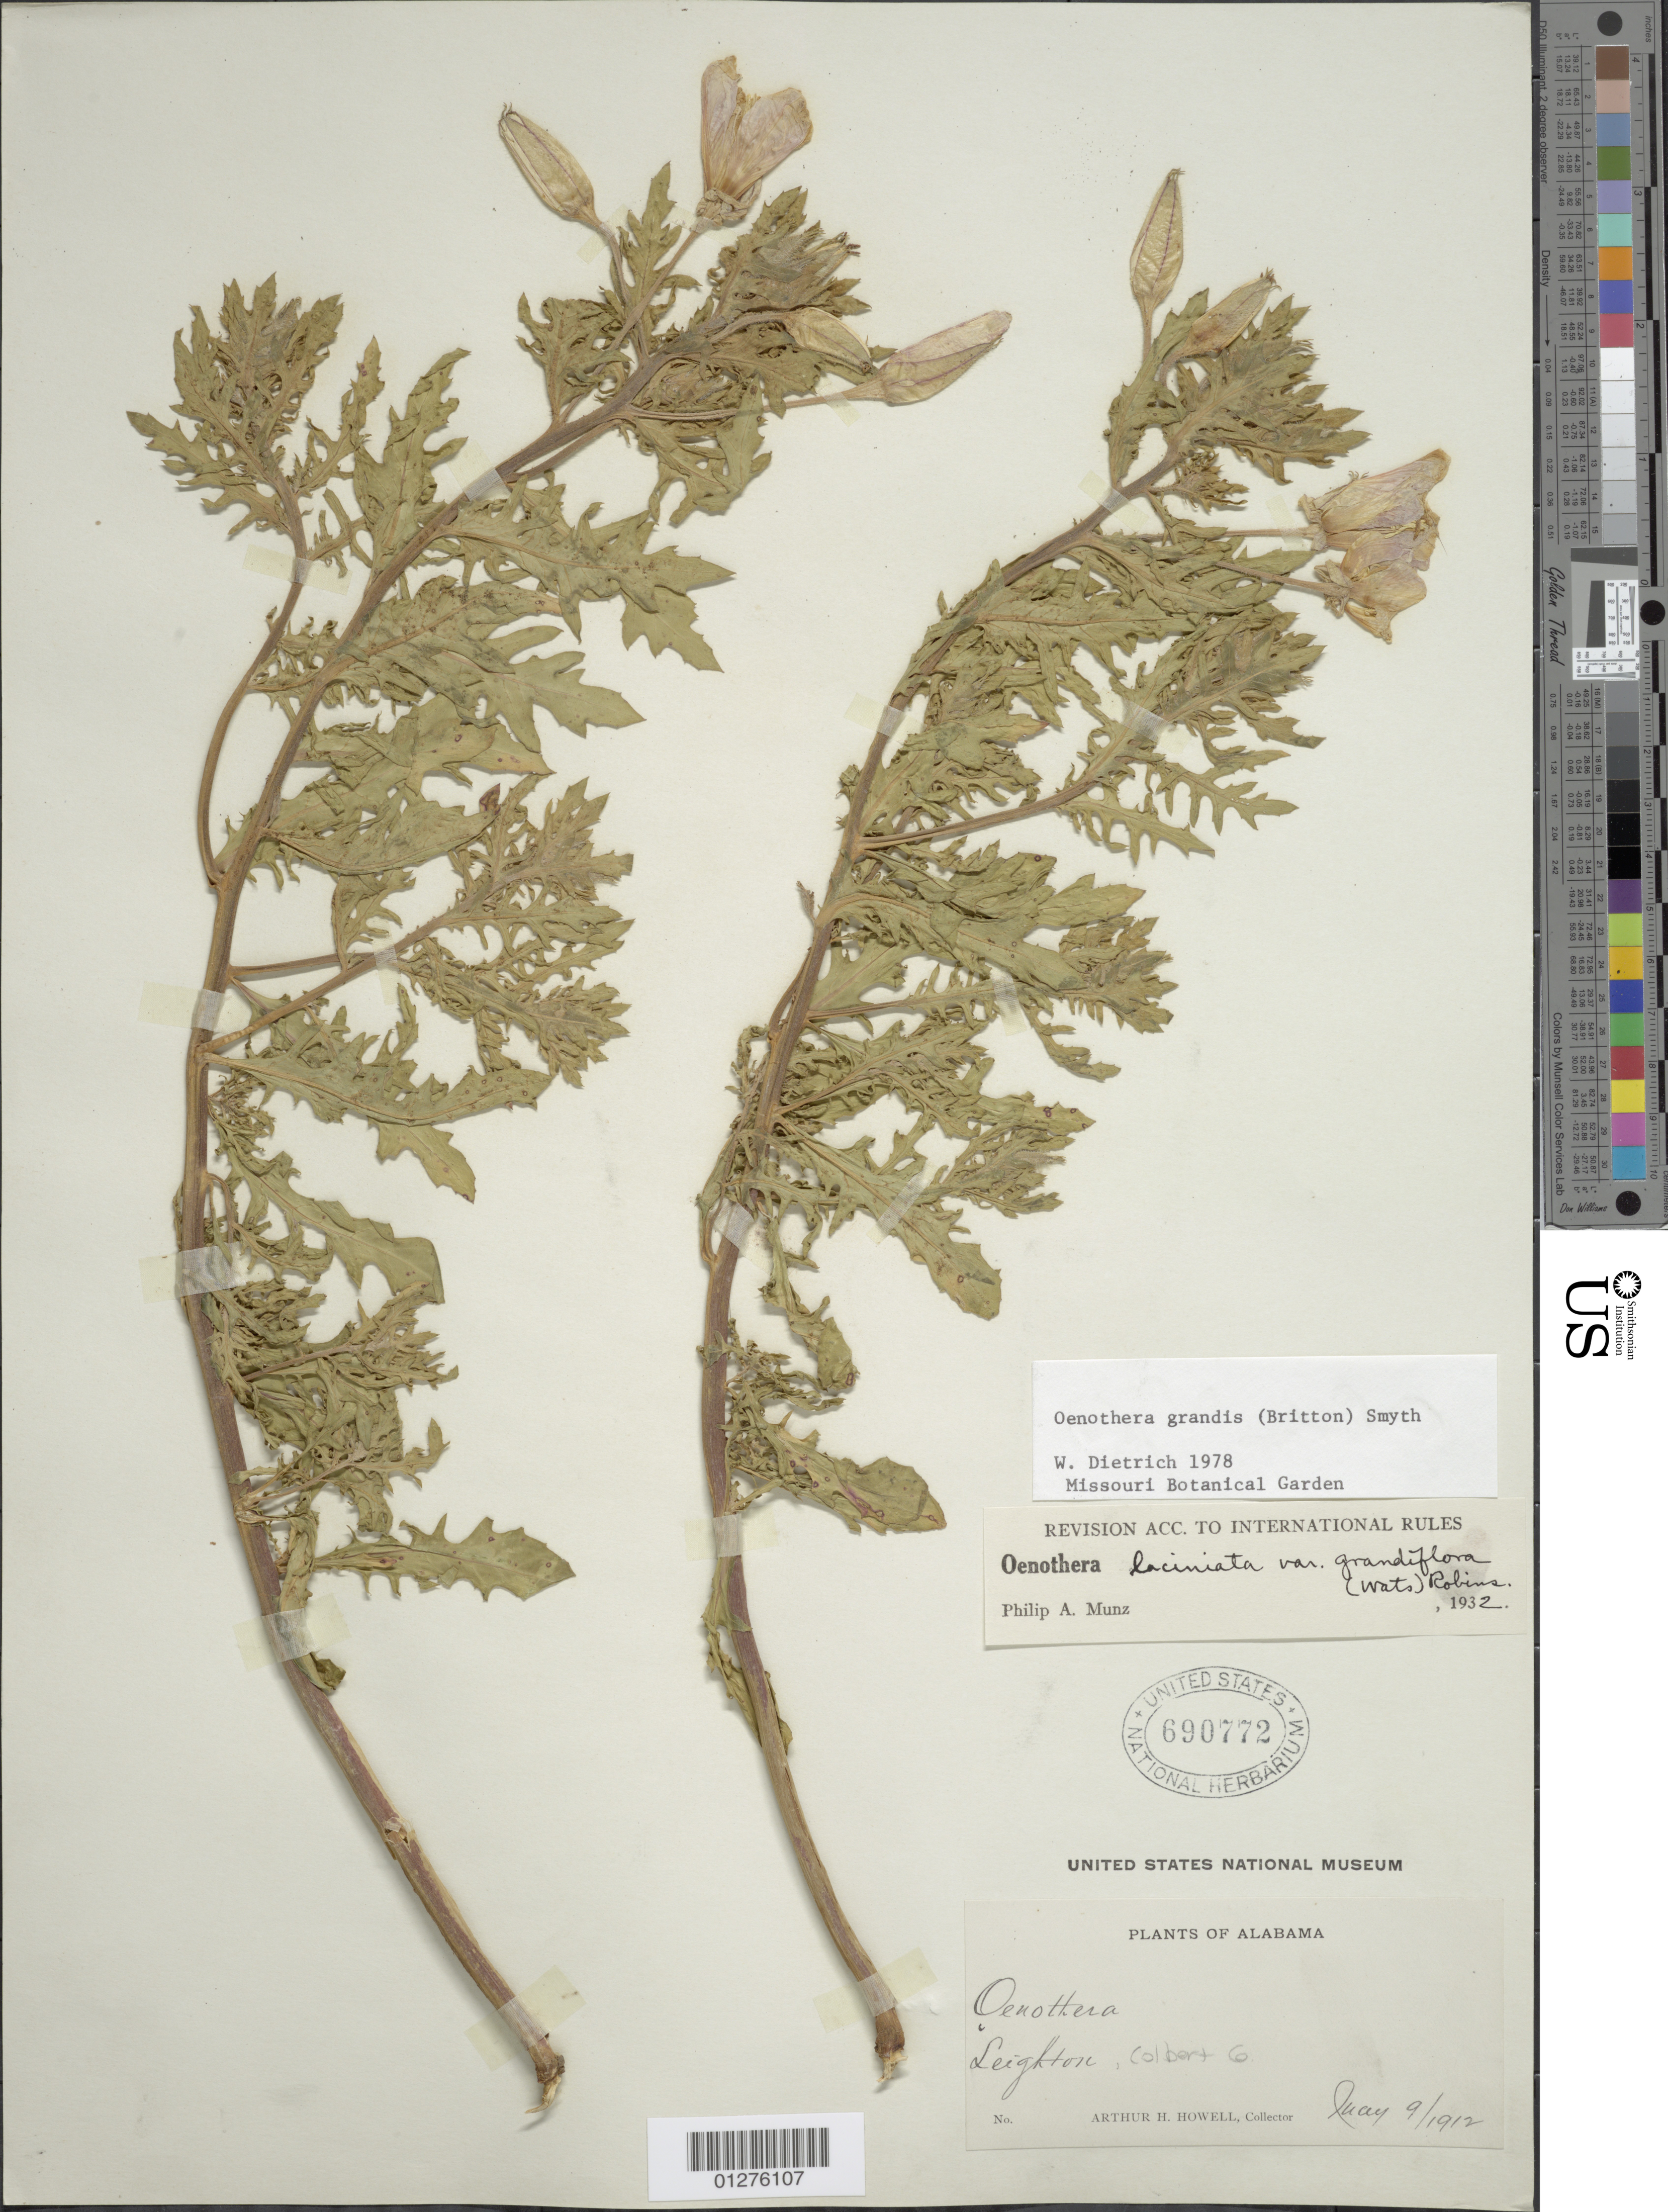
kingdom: Plantae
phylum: Tracheophyta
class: Magnoliopsida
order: Myrtales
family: Onagraceae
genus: Oenothera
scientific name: Oenothera grandis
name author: (Britton) Smyth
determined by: Dietrich, W.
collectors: A. Howell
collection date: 1911-05-09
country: United States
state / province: Alabama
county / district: Colbert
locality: Leighton.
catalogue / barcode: US 690772